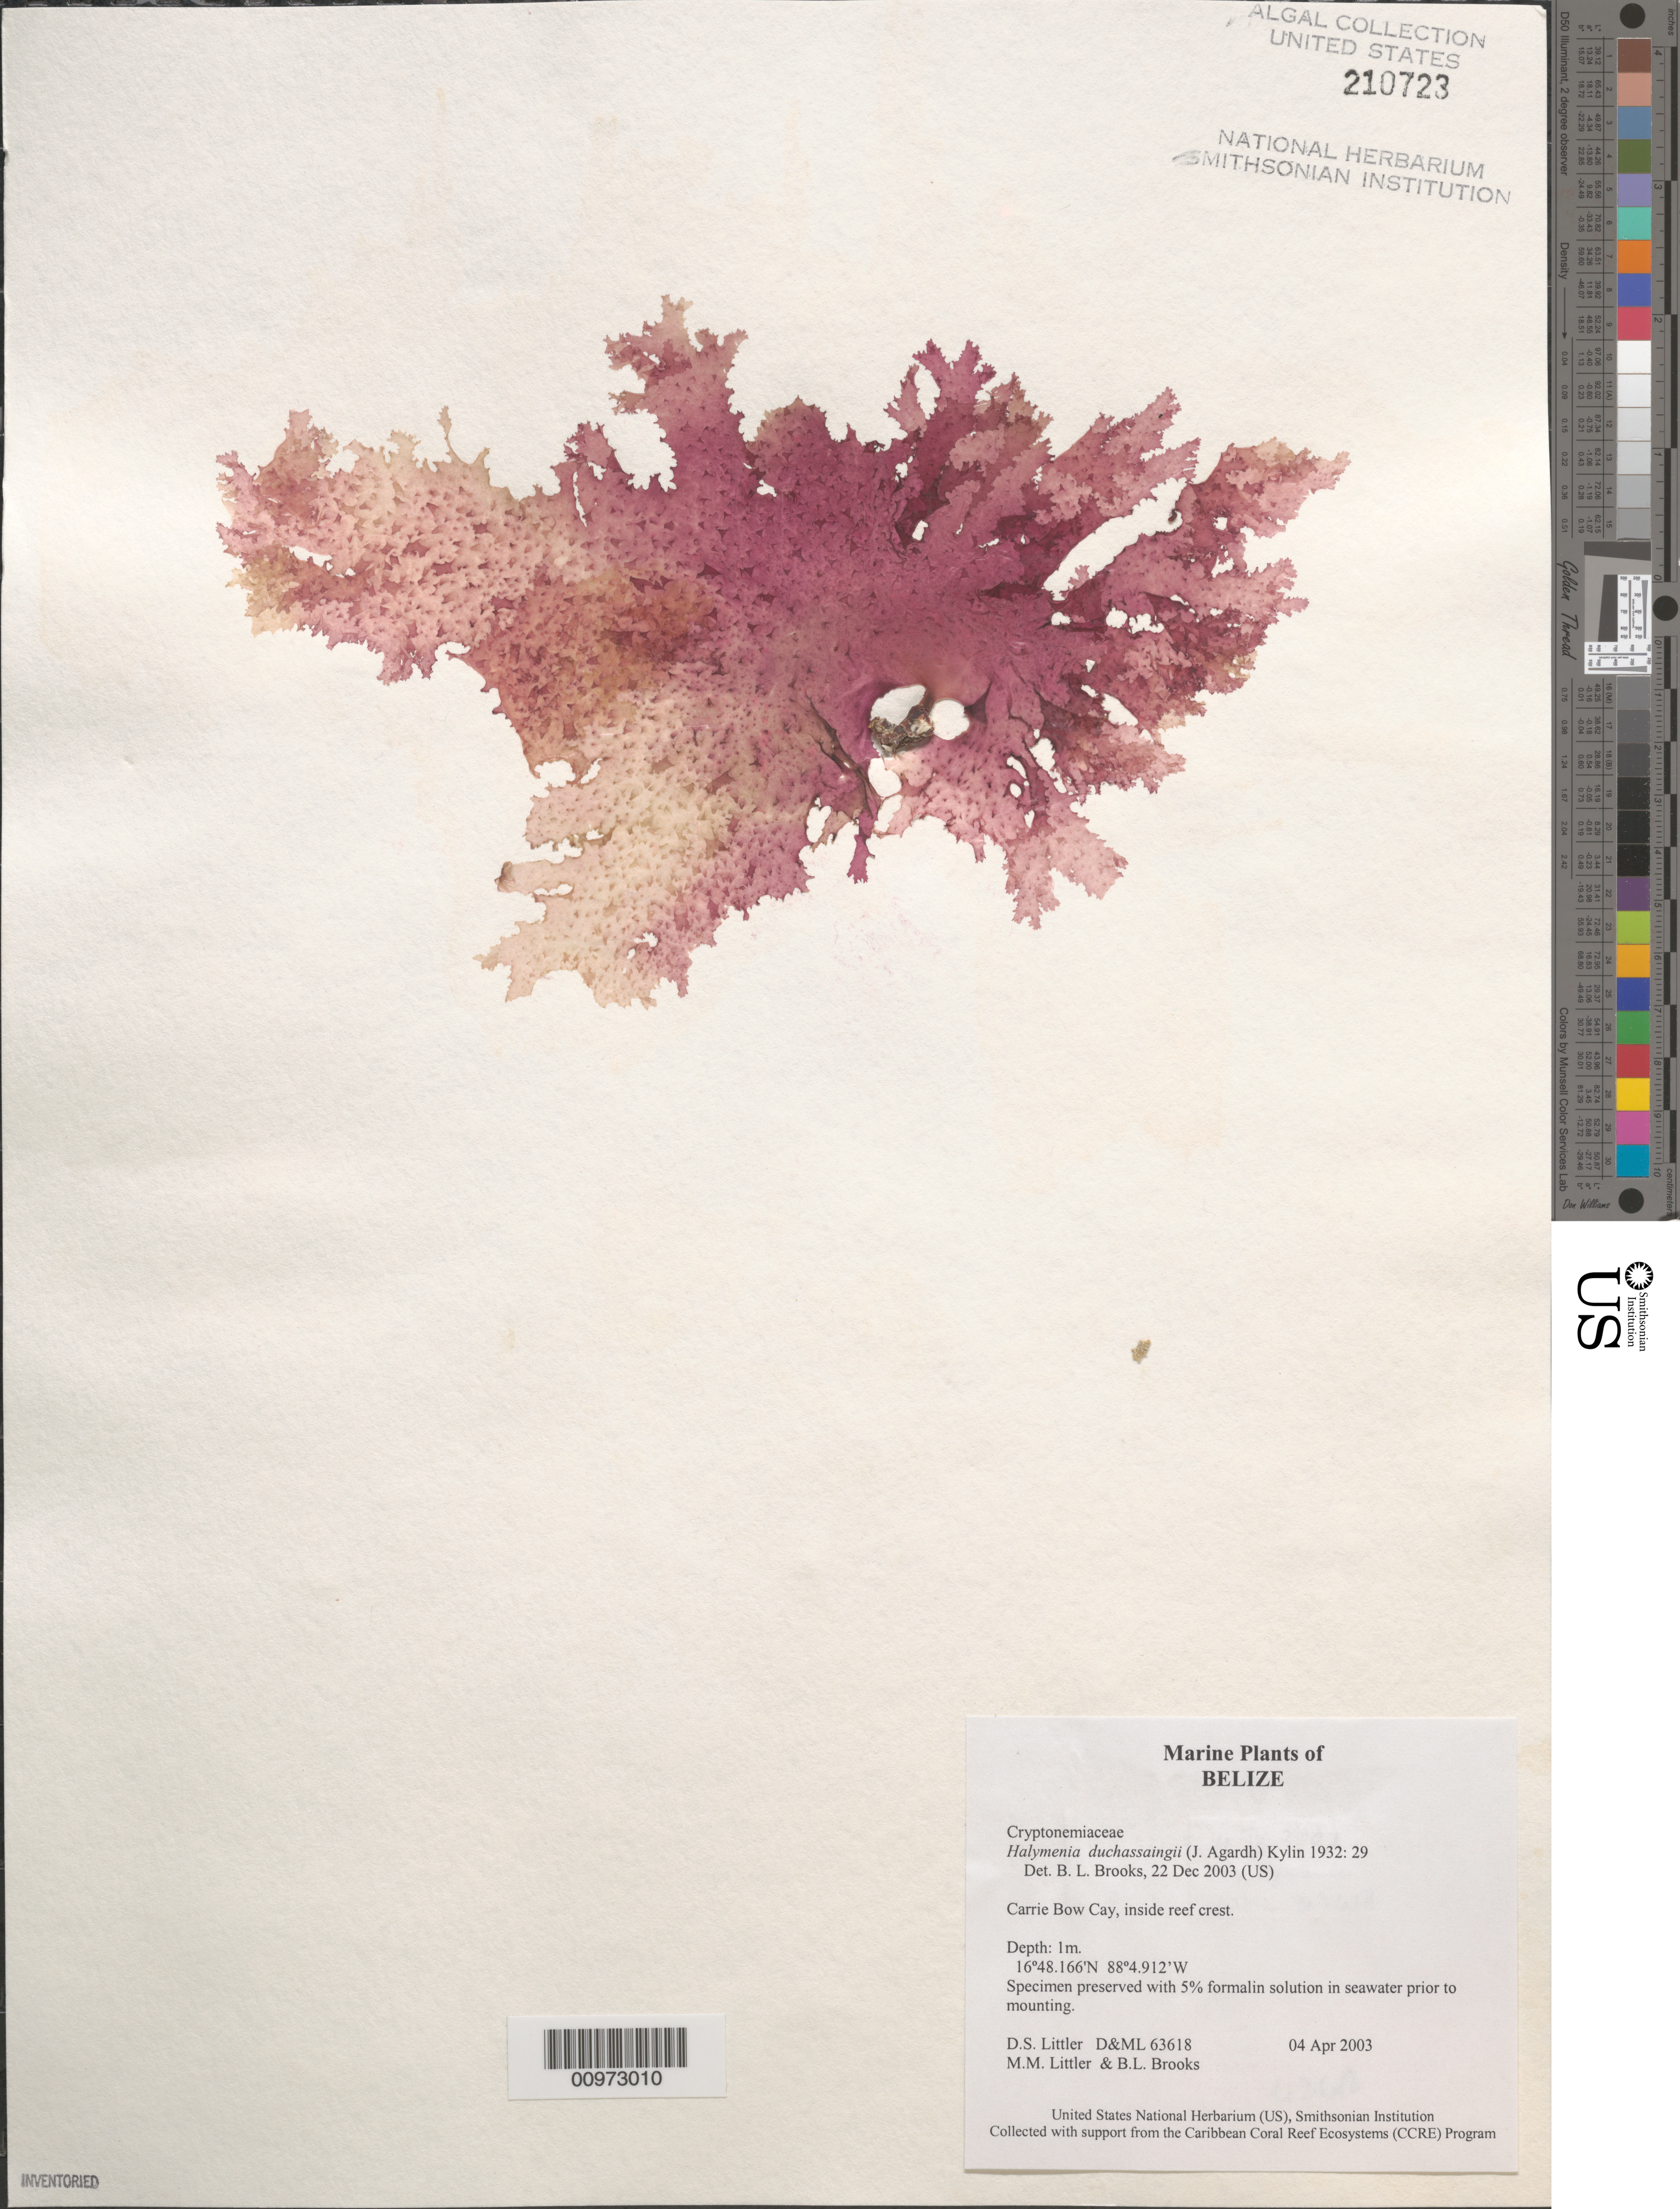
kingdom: Plantae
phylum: Rhodophyta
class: Florideophyceae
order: Halymeniales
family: Halymeniaceae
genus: Halymenia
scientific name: Halymenia duchassaignii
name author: (J. Agardh) Kylin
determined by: Brooks, B. L., (BOT), Smithsonian Institution - National Museum of Natural History (UNITED STATES)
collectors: D. S. Littler, M. M. Littler & B. Brooks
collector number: D&ML 63618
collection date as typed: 04 Apr 2003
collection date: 2003-04-04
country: Belize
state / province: Stann Creek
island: Carrie Bow Cay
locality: Inside reef crest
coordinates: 16 48.166'N, 88 4.912'W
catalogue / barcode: US 210723